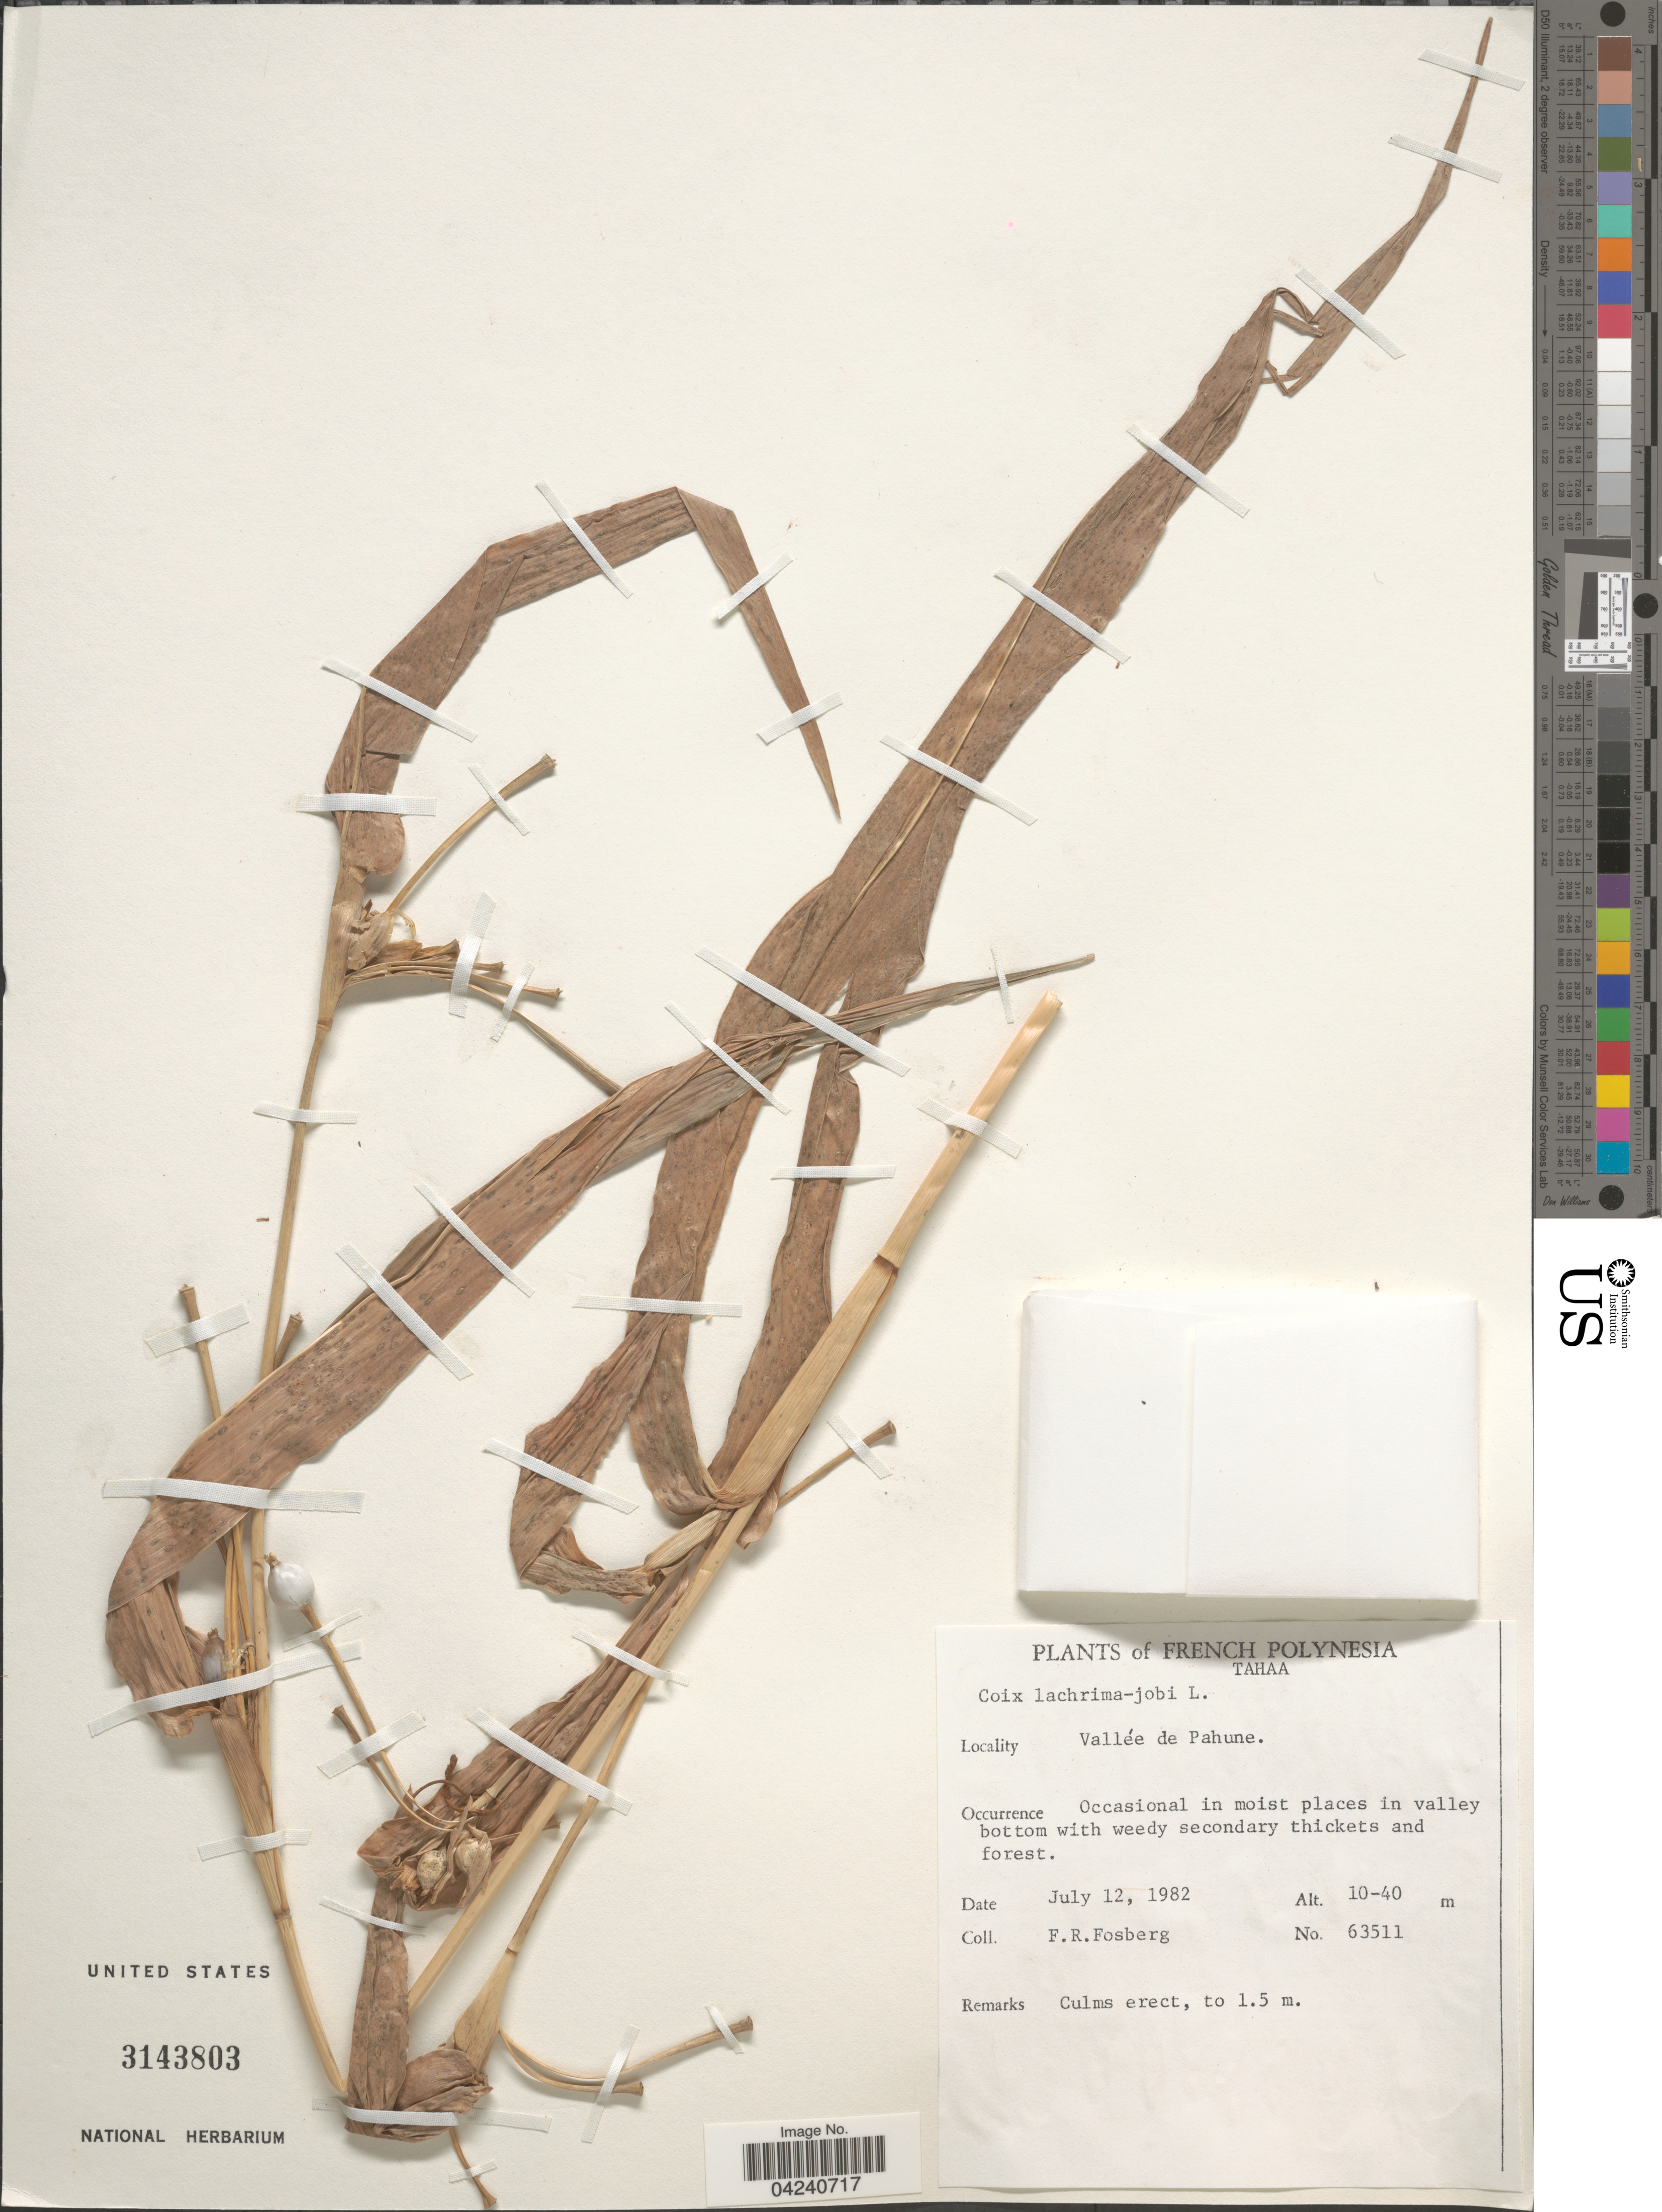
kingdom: Plantae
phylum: Tracheophyta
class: Liliopsida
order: Poales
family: Poaceae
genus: Coix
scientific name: Coix lacryma-jobi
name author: L.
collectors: F. R. Fosberg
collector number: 63511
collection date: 1982-07-12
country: French Polynesia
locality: Tahaa. Vallée de Pahune.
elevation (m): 10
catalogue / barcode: US 3143803